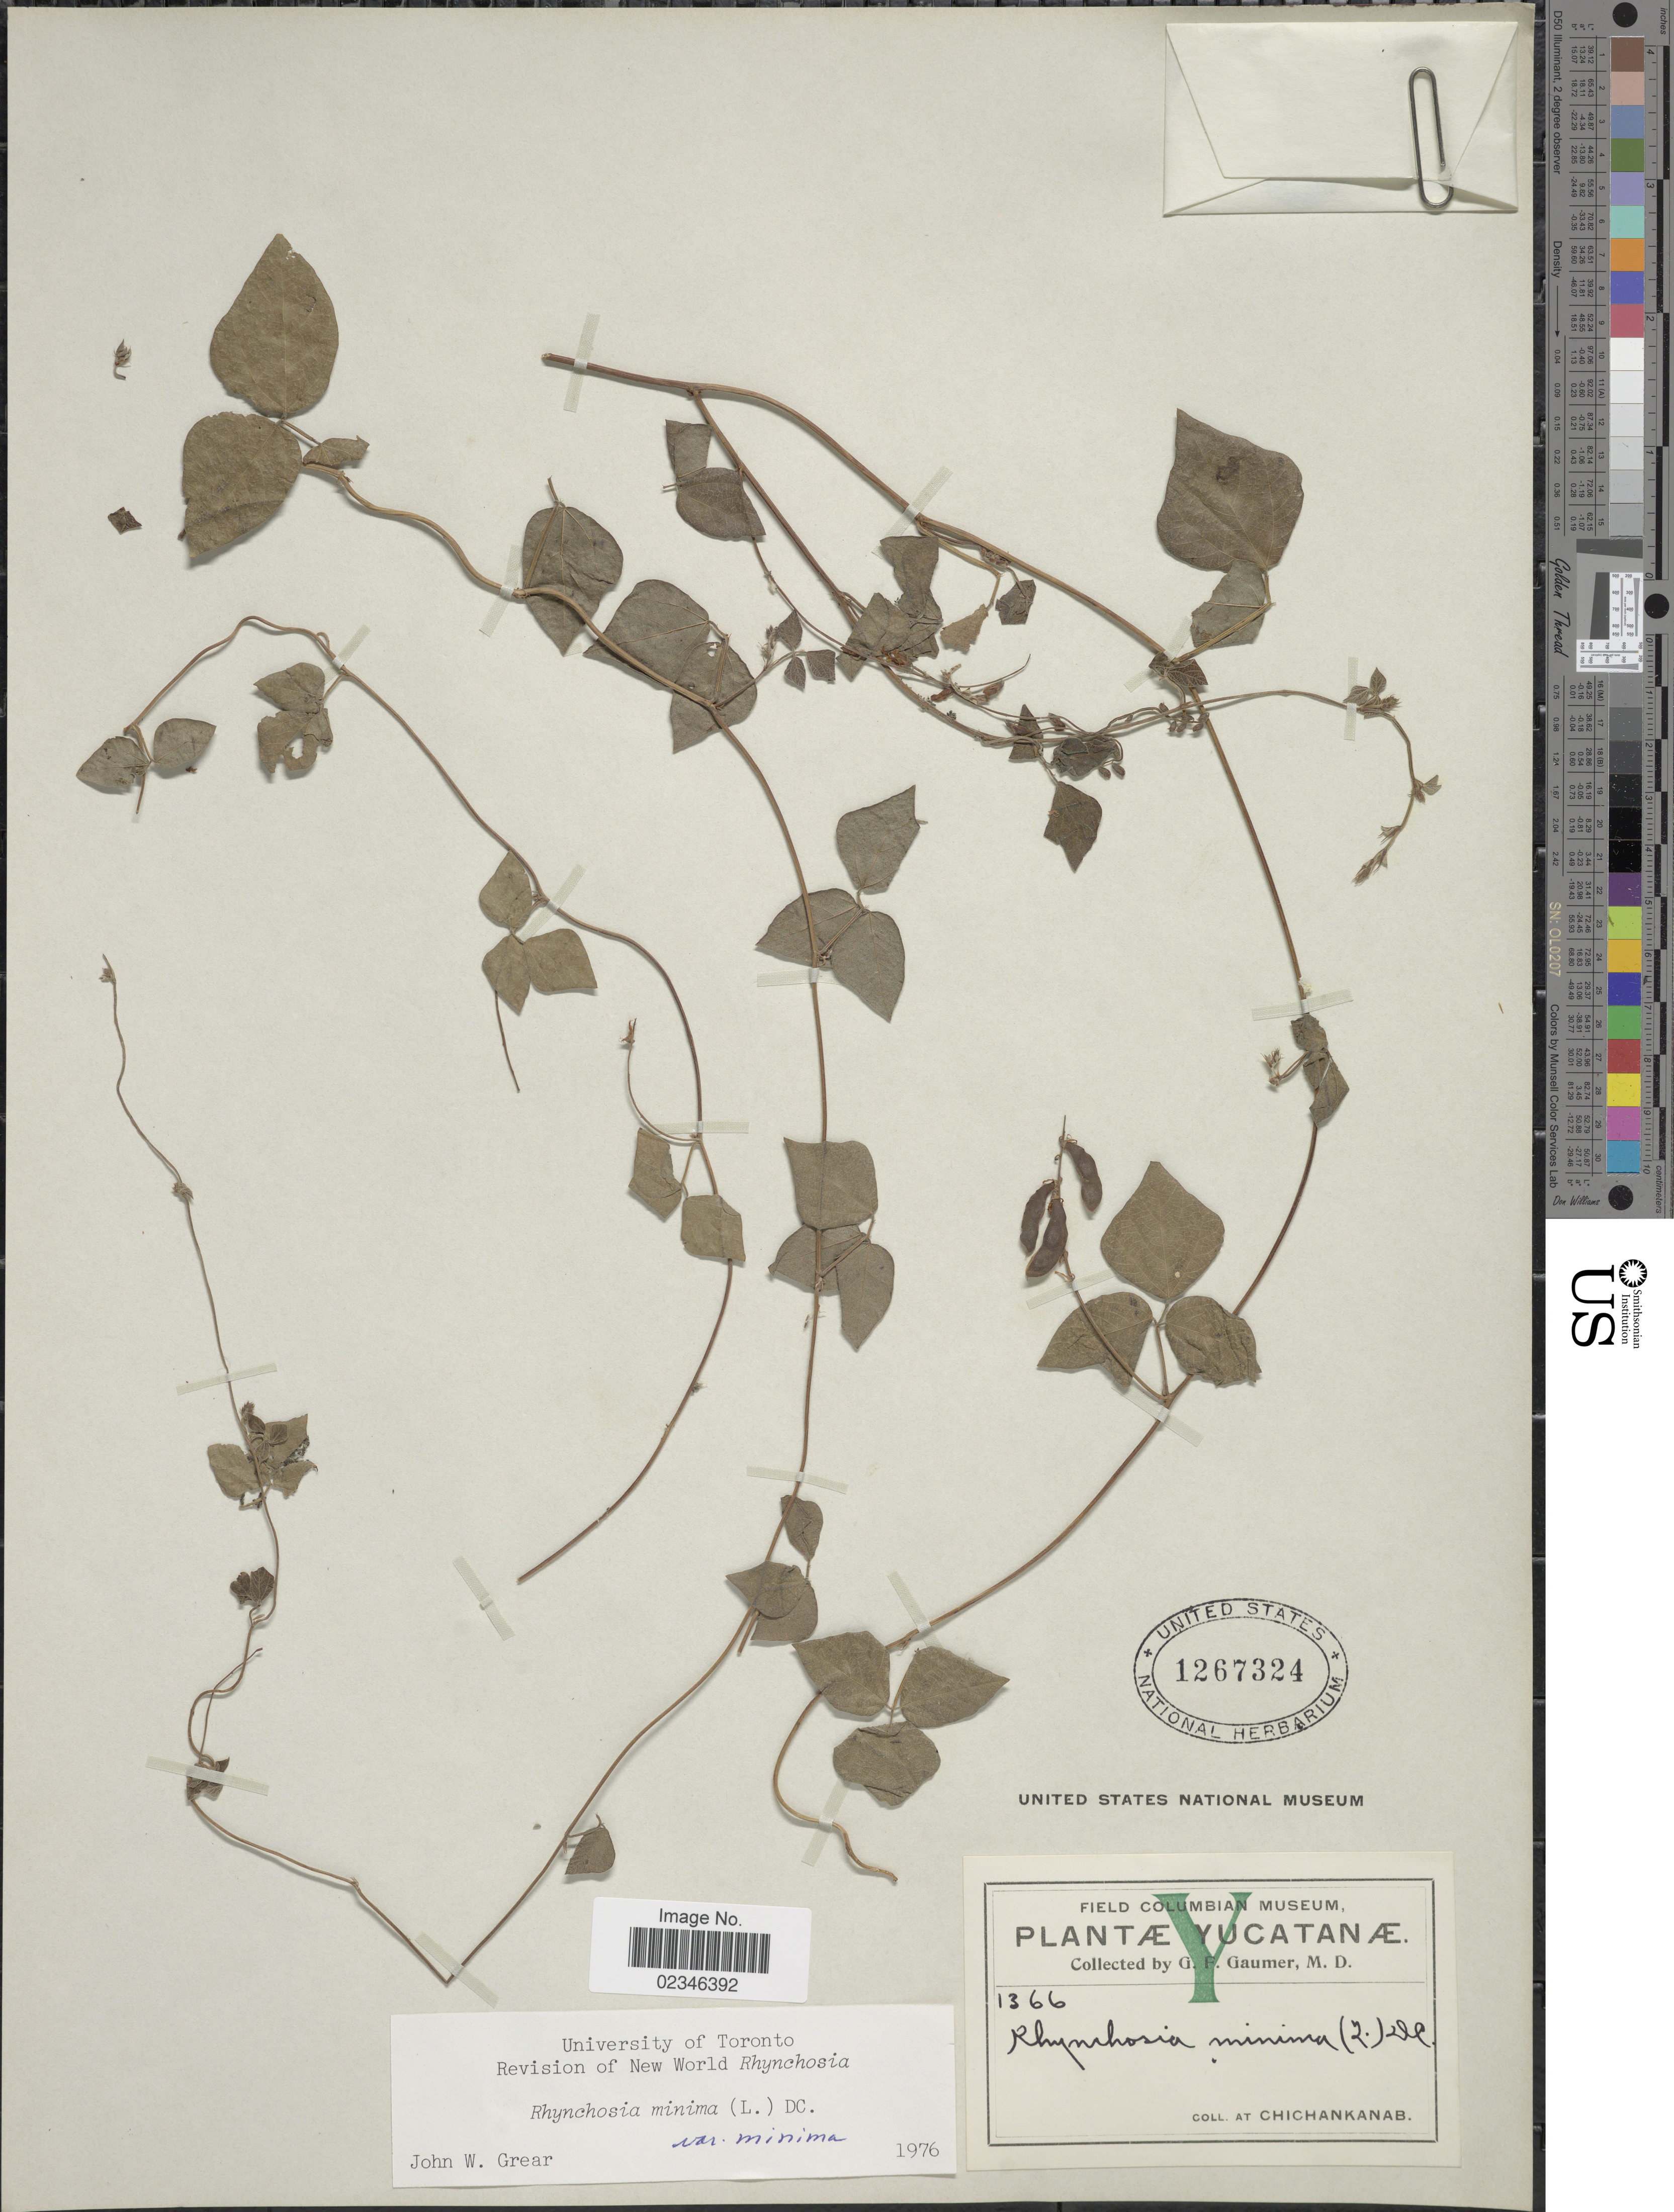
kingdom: Plantae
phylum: Tracheophyta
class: Magnoliopsida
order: Fabales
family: Fabaceae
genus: Rhynchosia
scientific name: Rhynchosia minima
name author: (L.) DC.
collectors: G. F. Gaumer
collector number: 1366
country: Mexico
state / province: Yucatán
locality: Yucatanæ. At Chichankanab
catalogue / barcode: US 1267324